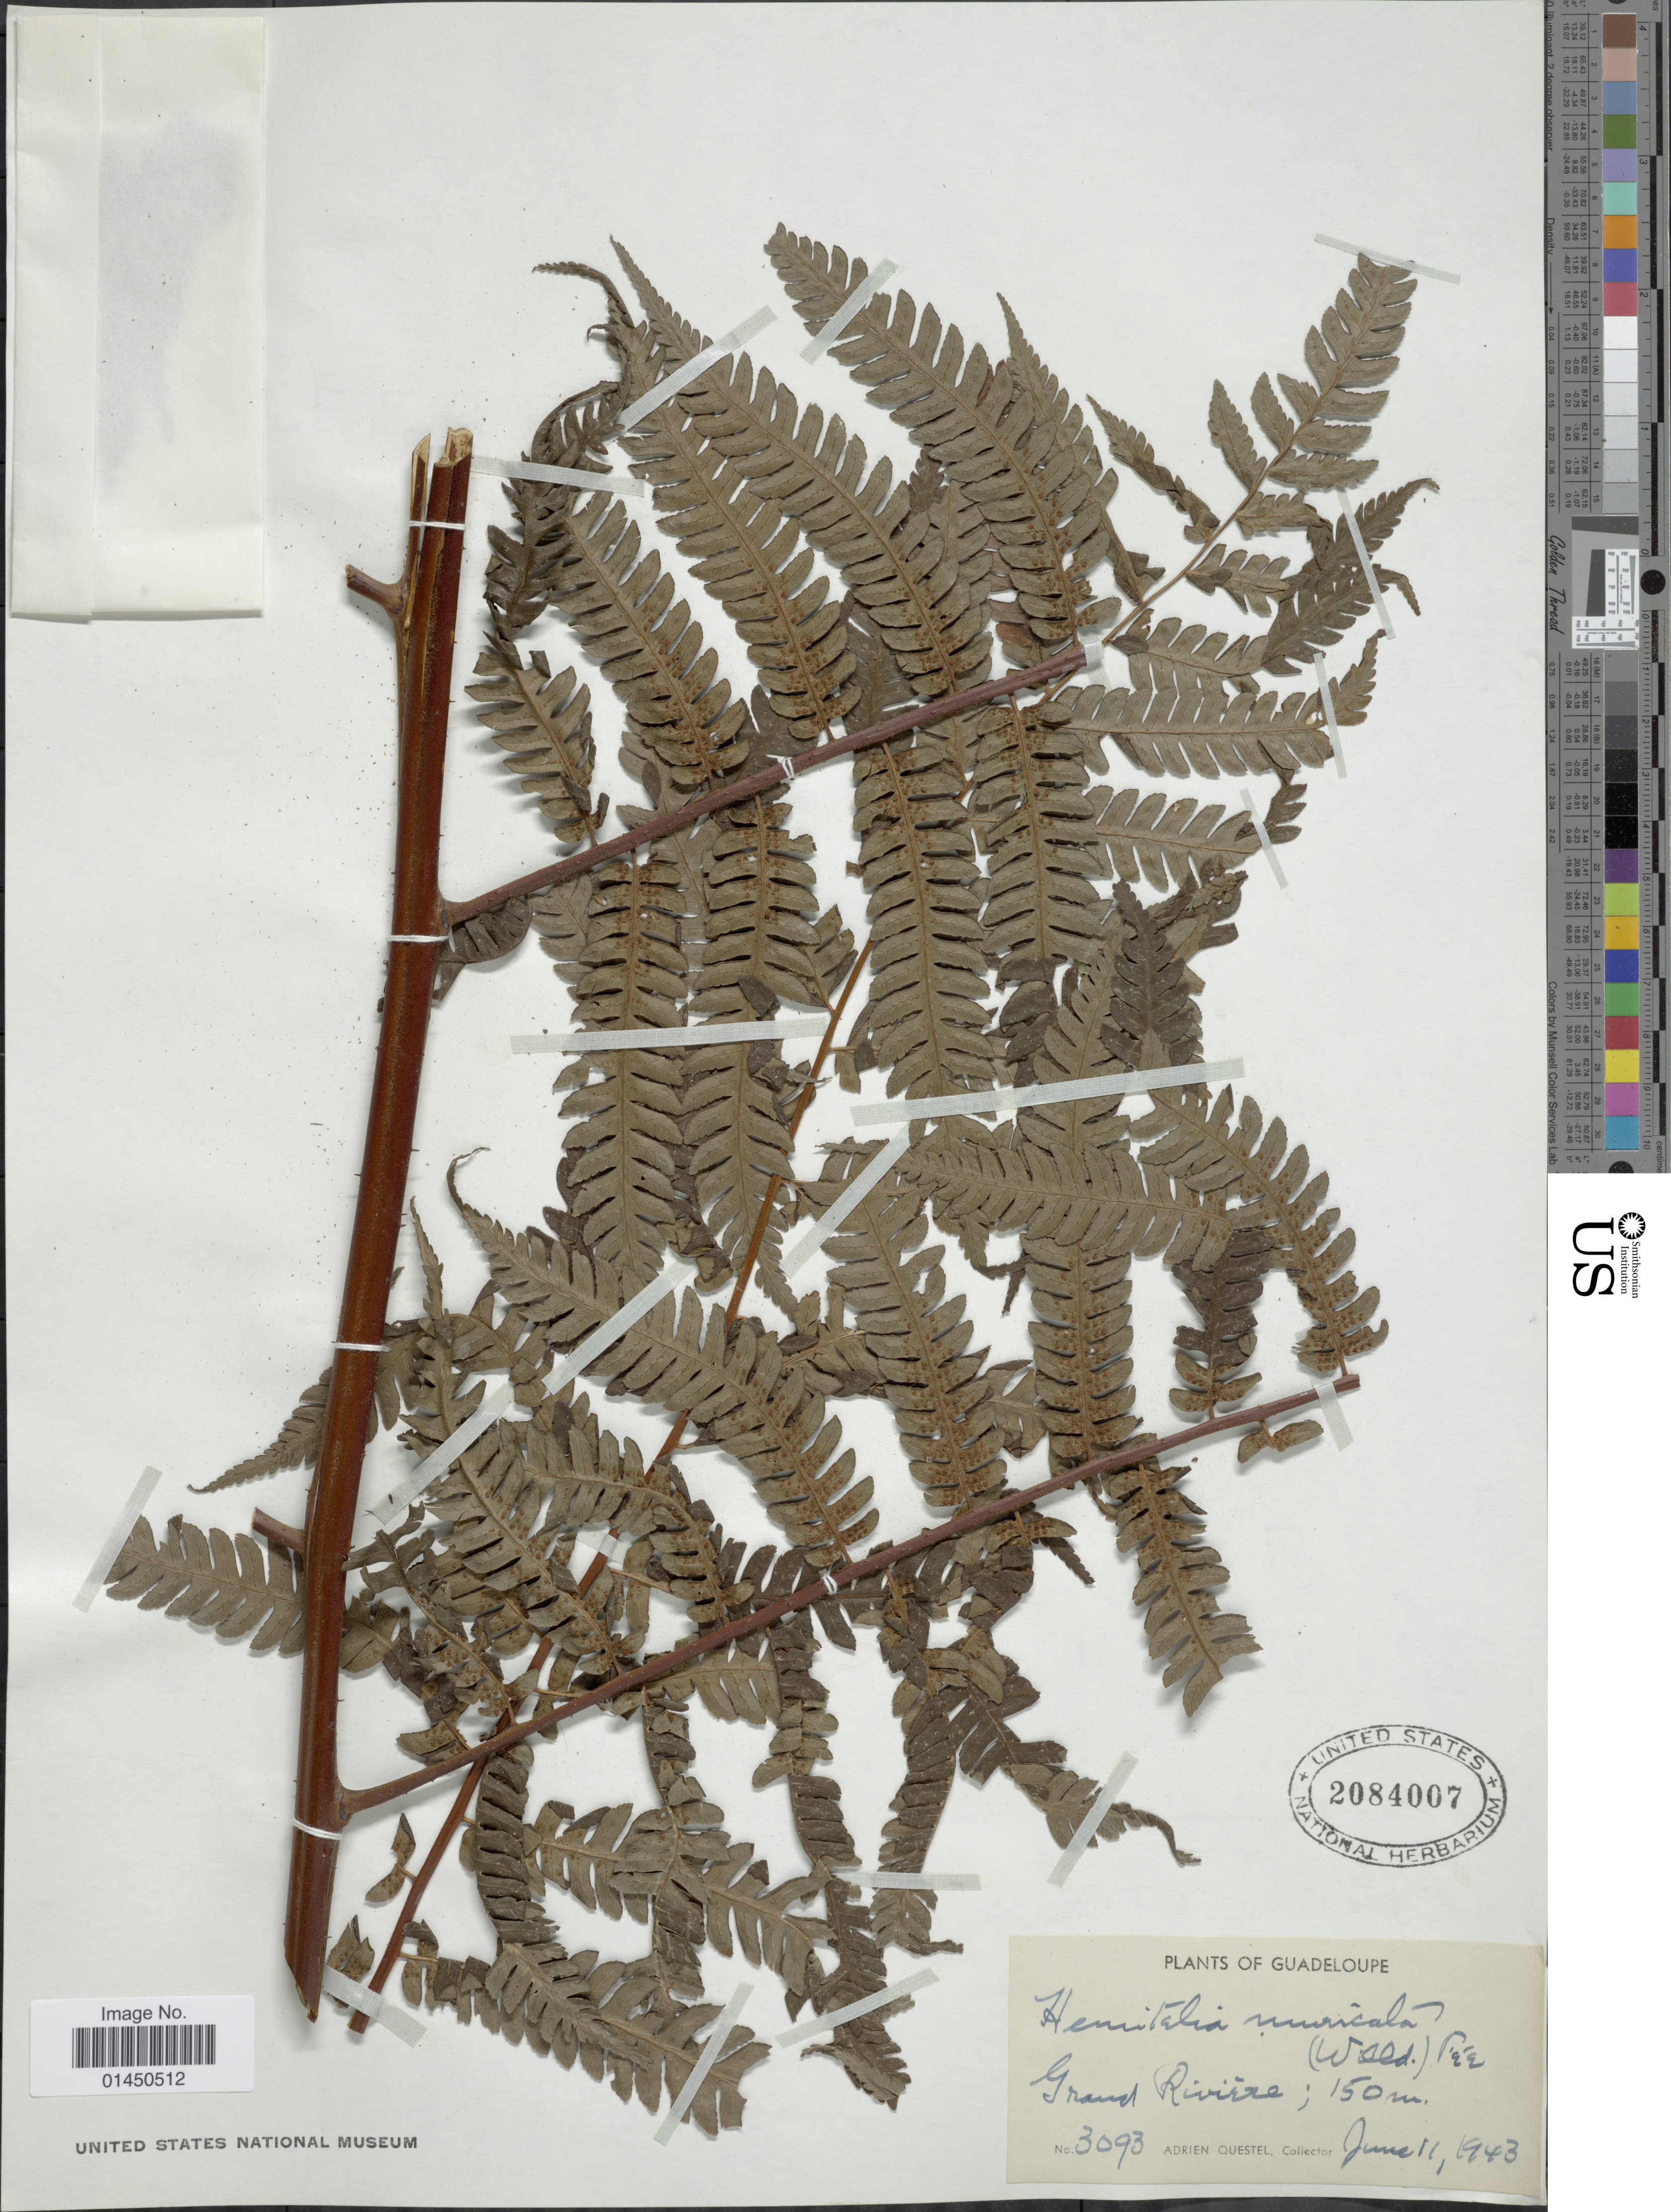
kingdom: Plantae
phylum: Tracheophyta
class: Polypodiopsida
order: Cyatheales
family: Cyatheaceae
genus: Cyathea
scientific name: Cyathea muricata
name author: (Willd.) Fée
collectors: M. Lord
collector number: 3093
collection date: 1943-06-11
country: Guadeloupe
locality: Grand Riviere.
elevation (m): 150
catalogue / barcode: US 2084007